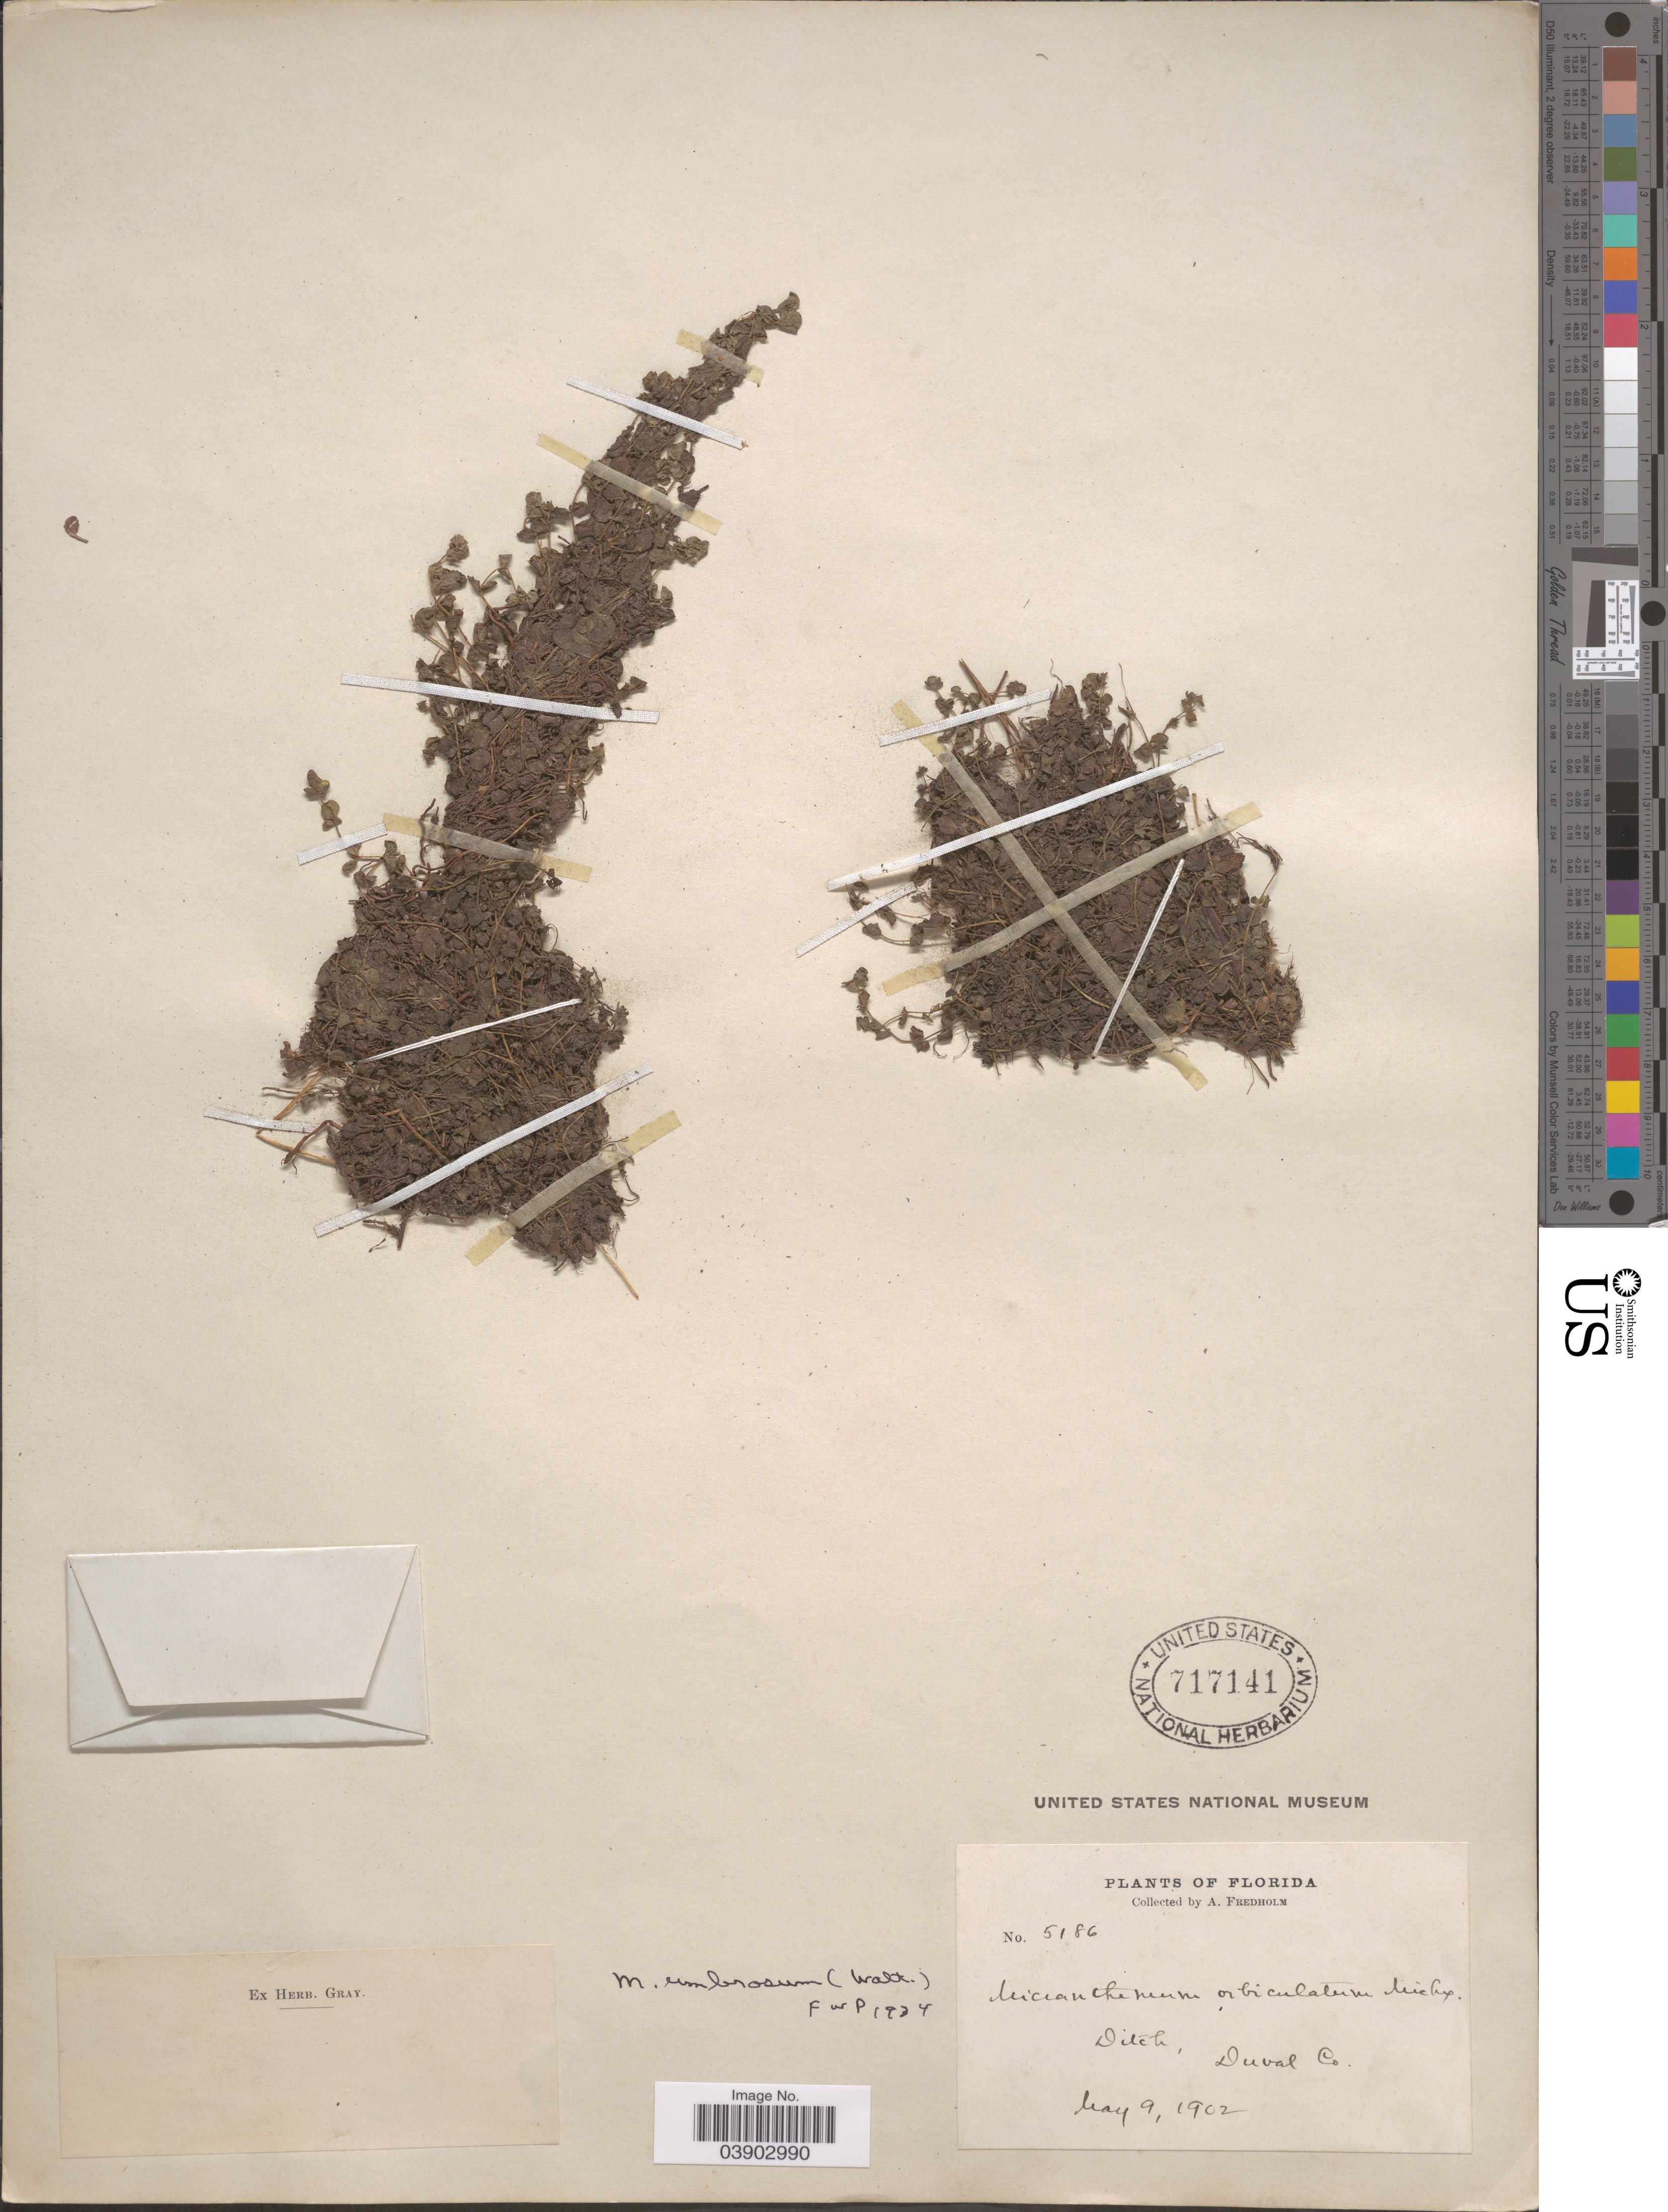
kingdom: Plantae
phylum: Tracheophyta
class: Magnoliopsida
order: Lamiales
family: Linderniaceae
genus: Micranthemum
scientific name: Micranthemum umbrosum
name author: (J.F. Gmel.) S.F. Blake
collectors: A. Fredholm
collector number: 5186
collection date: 1902-05-09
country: United States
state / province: Florida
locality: Duval Co.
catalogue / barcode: US 717141